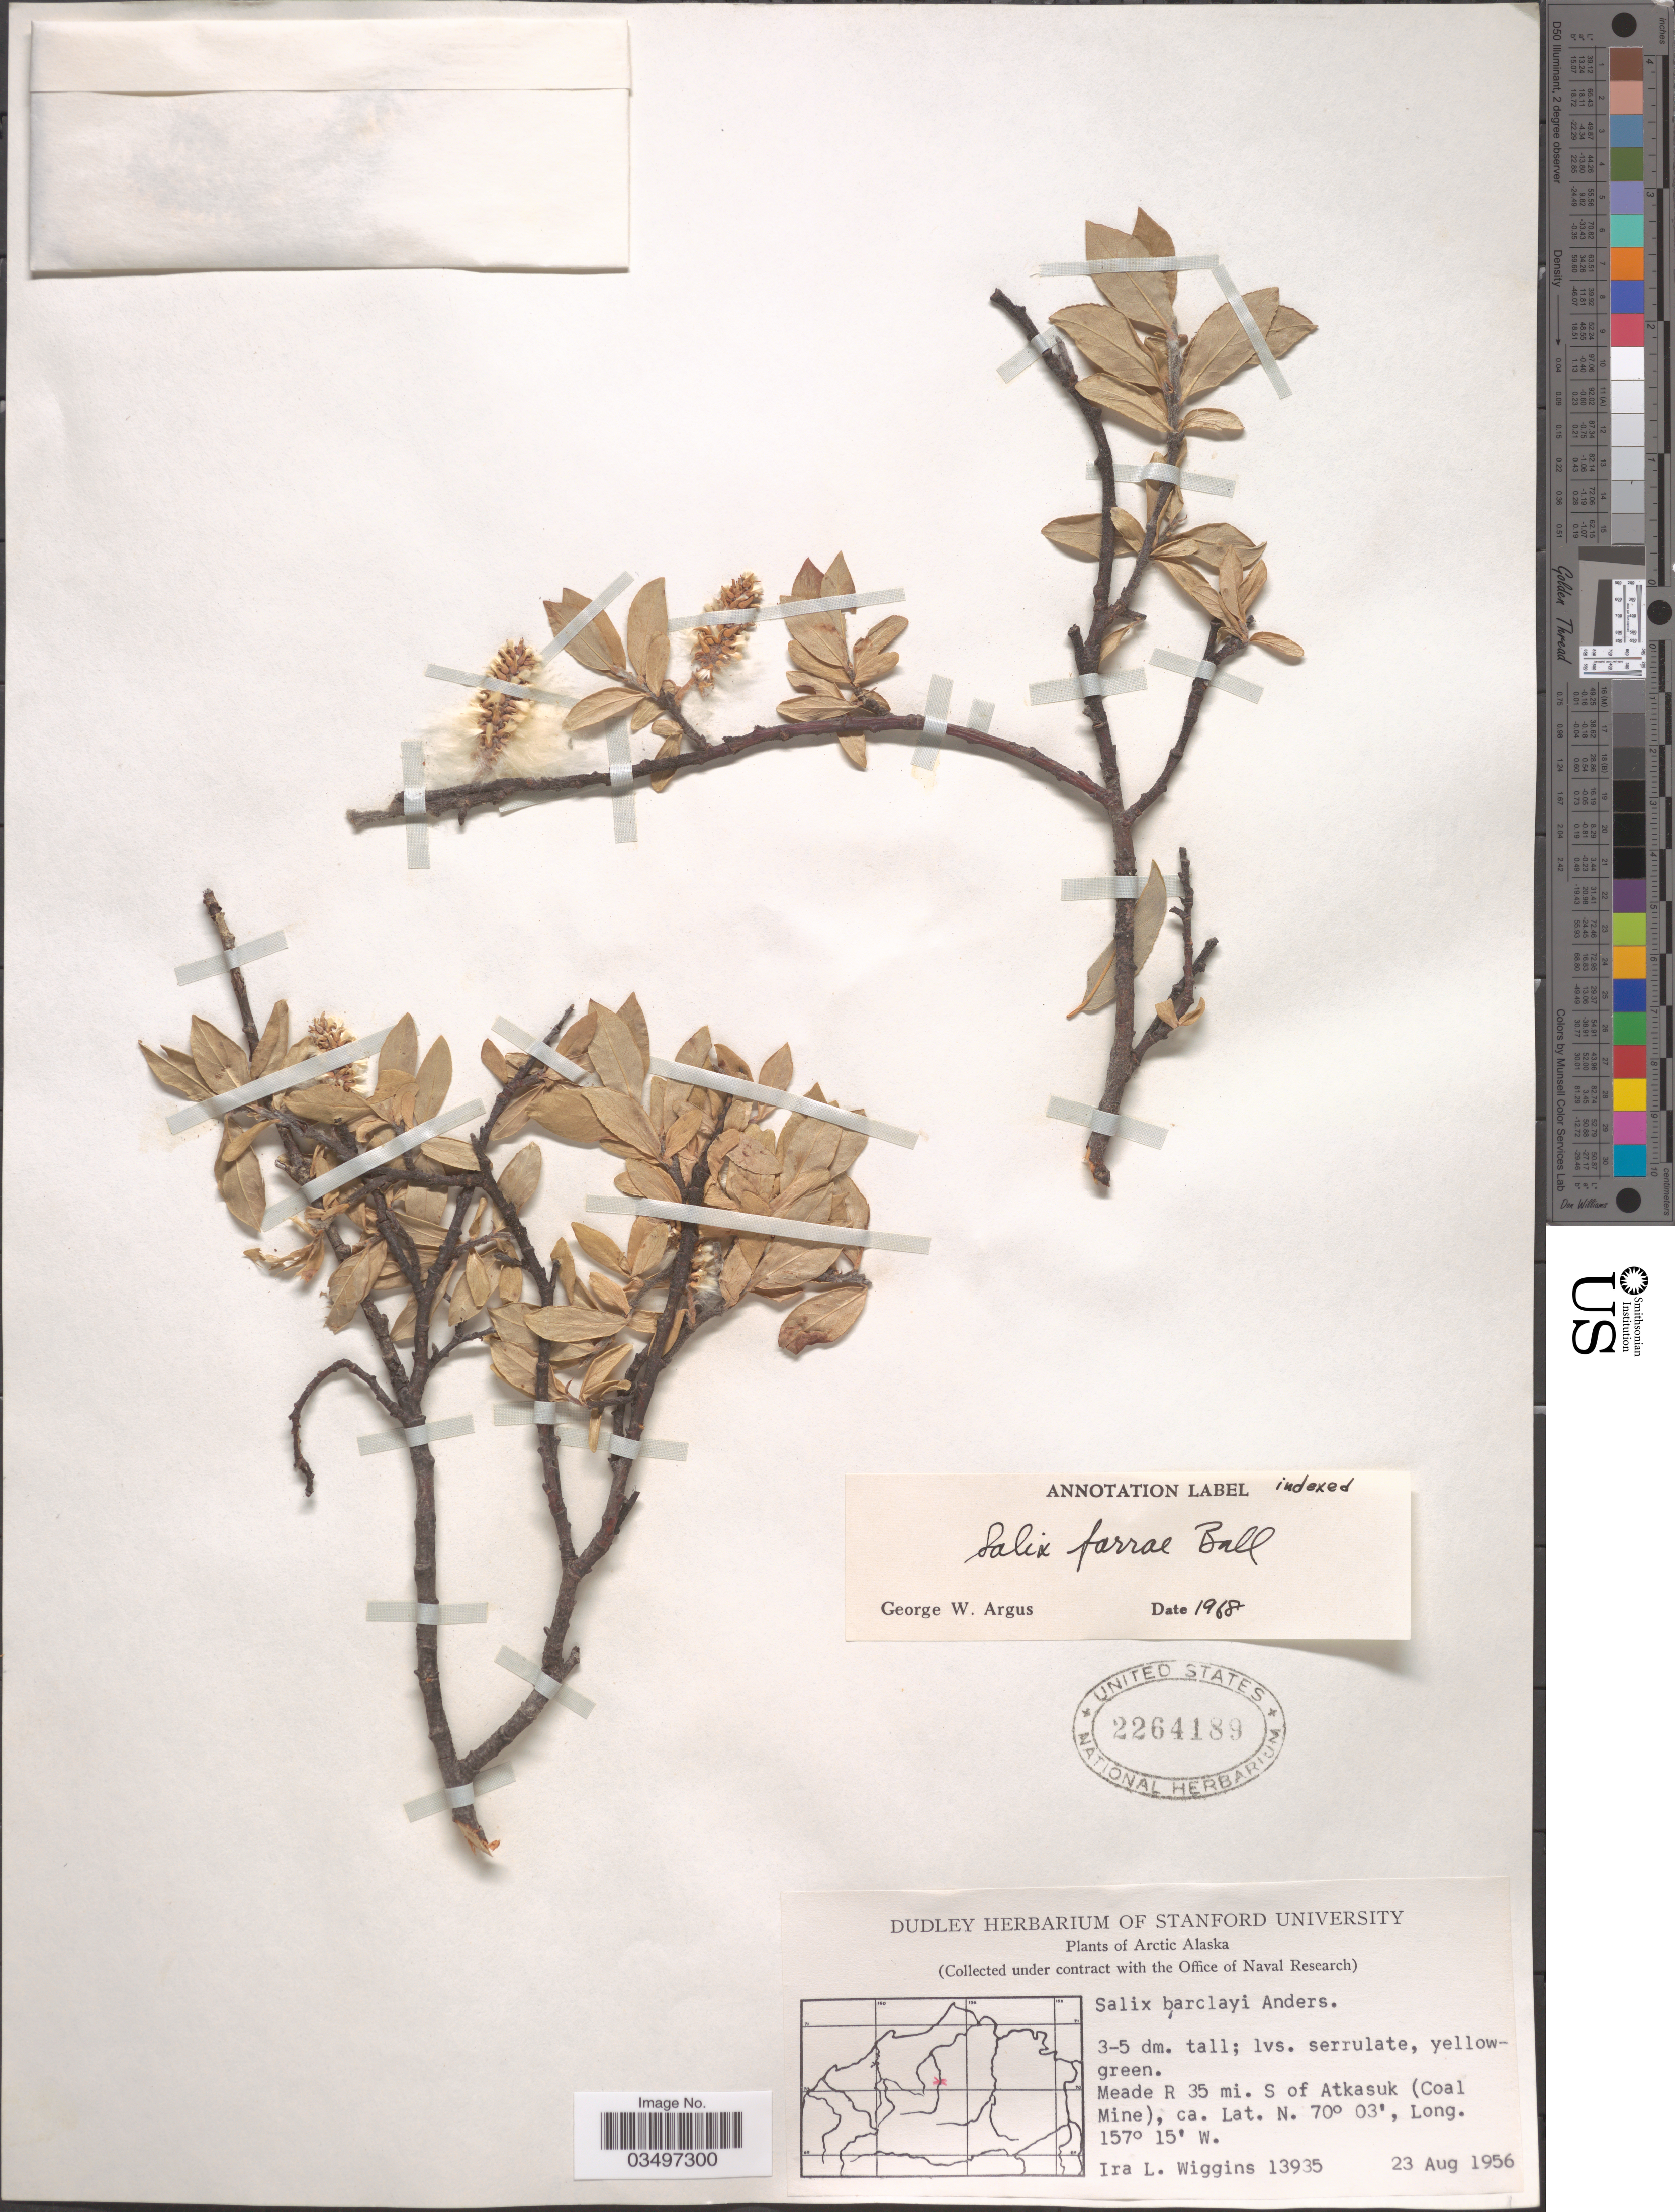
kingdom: Plantae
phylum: Tracheophyta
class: Magnoliopsida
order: Malpighiales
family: Salicaceae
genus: Salix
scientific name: Salix farrae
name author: C.R. Ball in Standl.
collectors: I. L. Wiggins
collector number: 13935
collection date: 1956-08-23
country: United States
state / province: Alaska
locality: Arctic Alaska. Meade R 35 mi. S of Atkasuk (Coal Mine).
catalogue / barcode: US 2264189